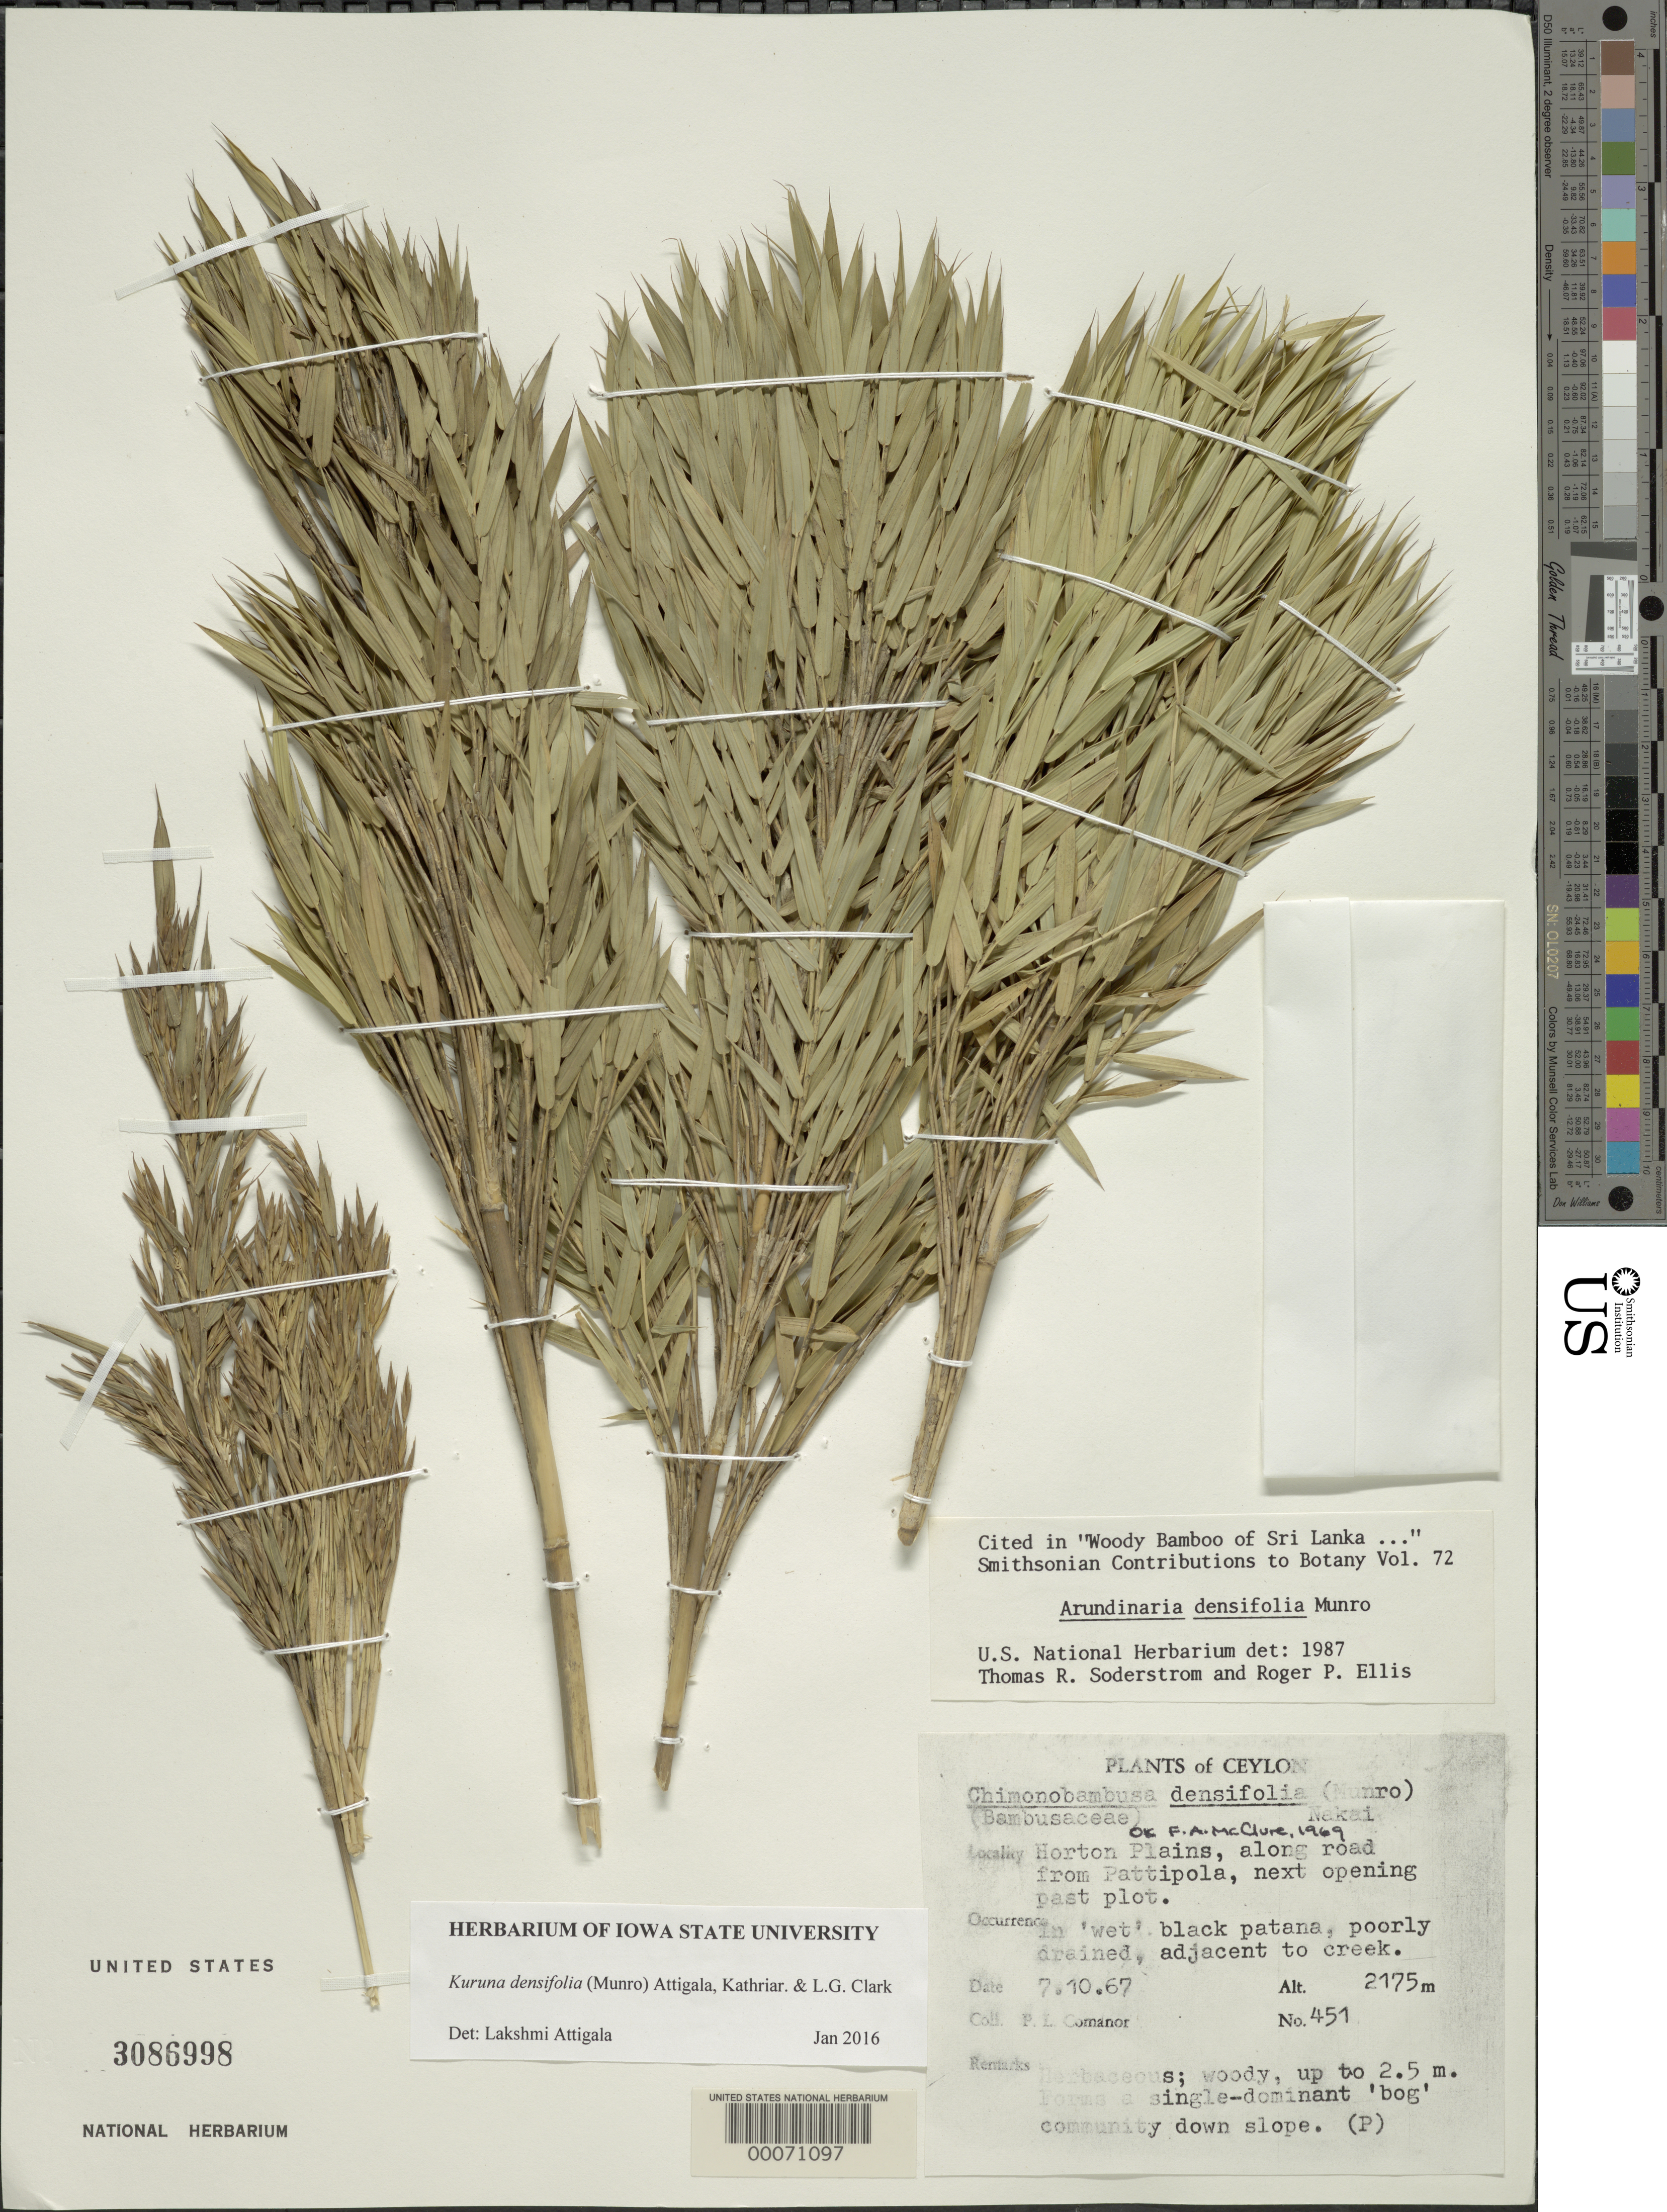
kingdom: Plantae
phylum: Tracheophyta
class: Liliopsida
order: Poales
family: Poaceae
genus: Kuruna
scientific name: Kuruna densifolia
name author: (Munro) Attigala et al.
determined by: Attigala, L.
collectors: P. Comanor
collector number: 451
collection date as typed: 07 Oct 1967 or 10 Jul 1967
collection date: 1967-07-10 or 1967-10-07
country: Sri Lanka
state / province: Central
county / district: Nuwara Eliya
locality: Horton plains, along road from pattipola, next opening past plot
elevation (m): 2175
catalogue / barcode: US 3086998